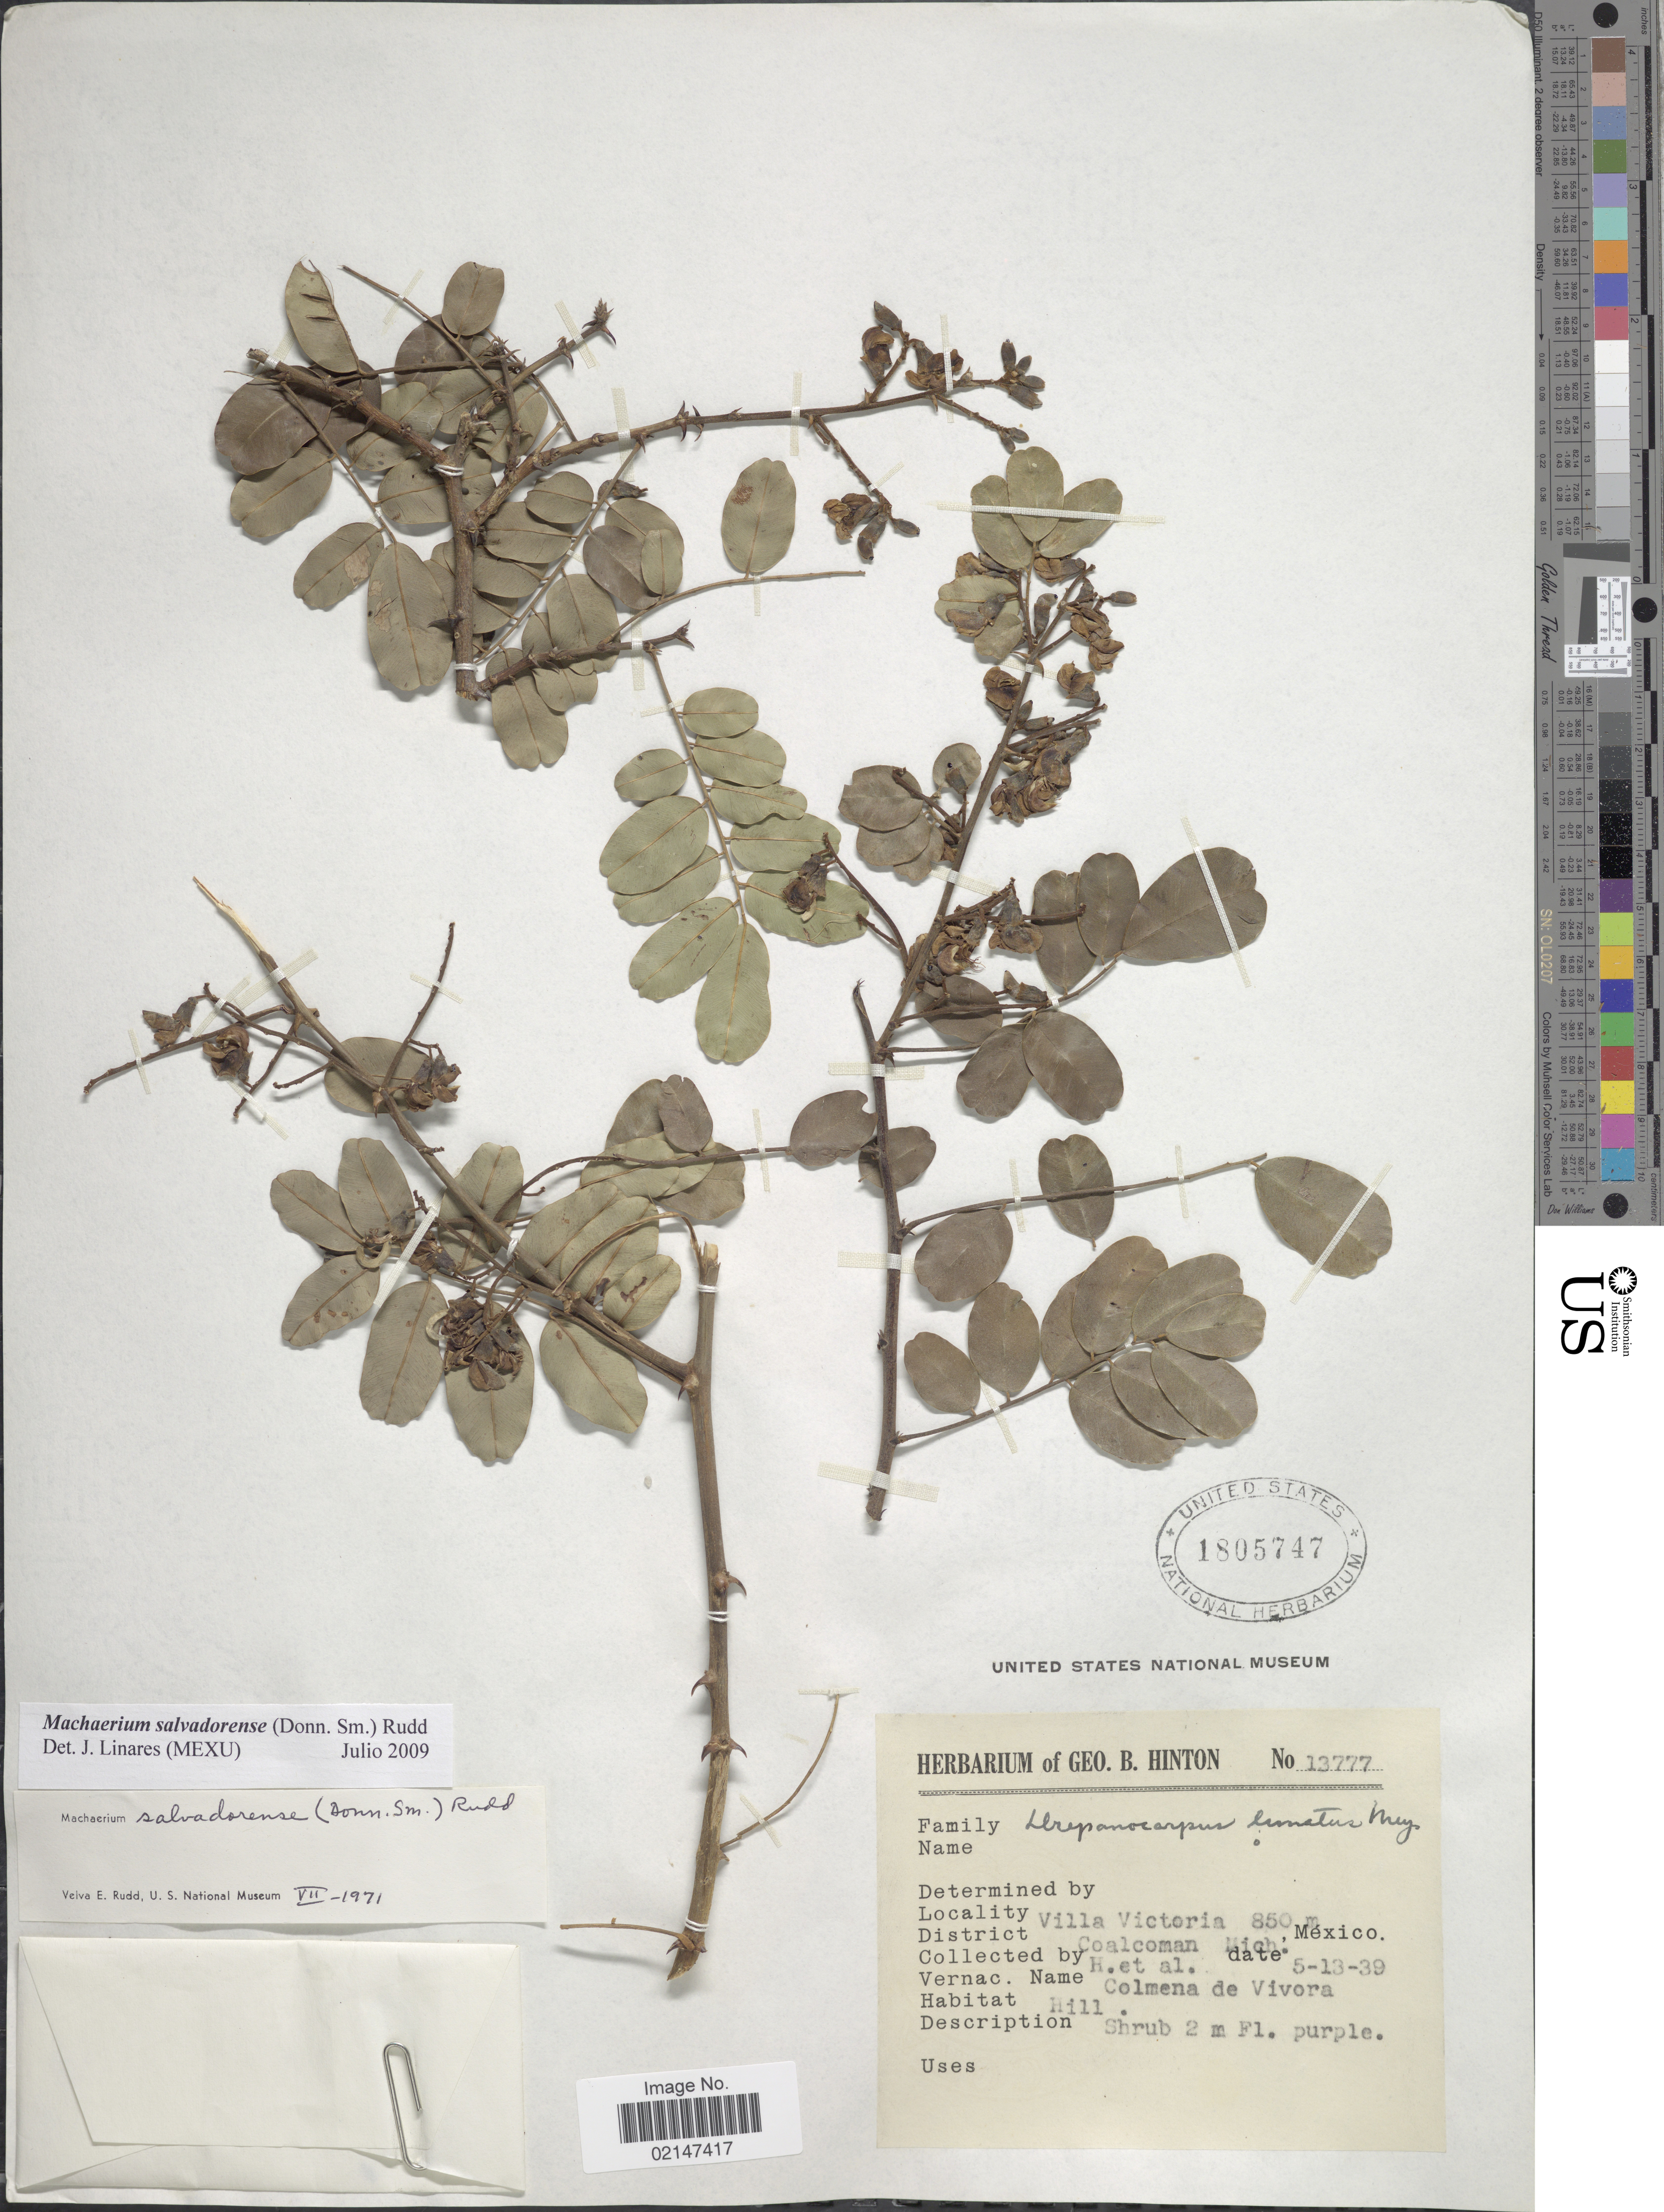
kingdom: Plantae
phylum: Tracheophyta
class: Magnoliopsida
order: Fabales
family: Fabaceae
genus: Machaerium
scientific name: Machaerium salvadorense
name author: (Donn. Sm.) Rudd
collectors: G. B. Hinton & et al.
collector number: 13777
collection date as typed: Transcribed d/m/y: 13/5/39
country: Mexico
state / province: Michoacán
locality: Villa Victoria, Coalcoman Mich., Mexico.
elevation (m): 850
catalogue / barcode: US 1805747